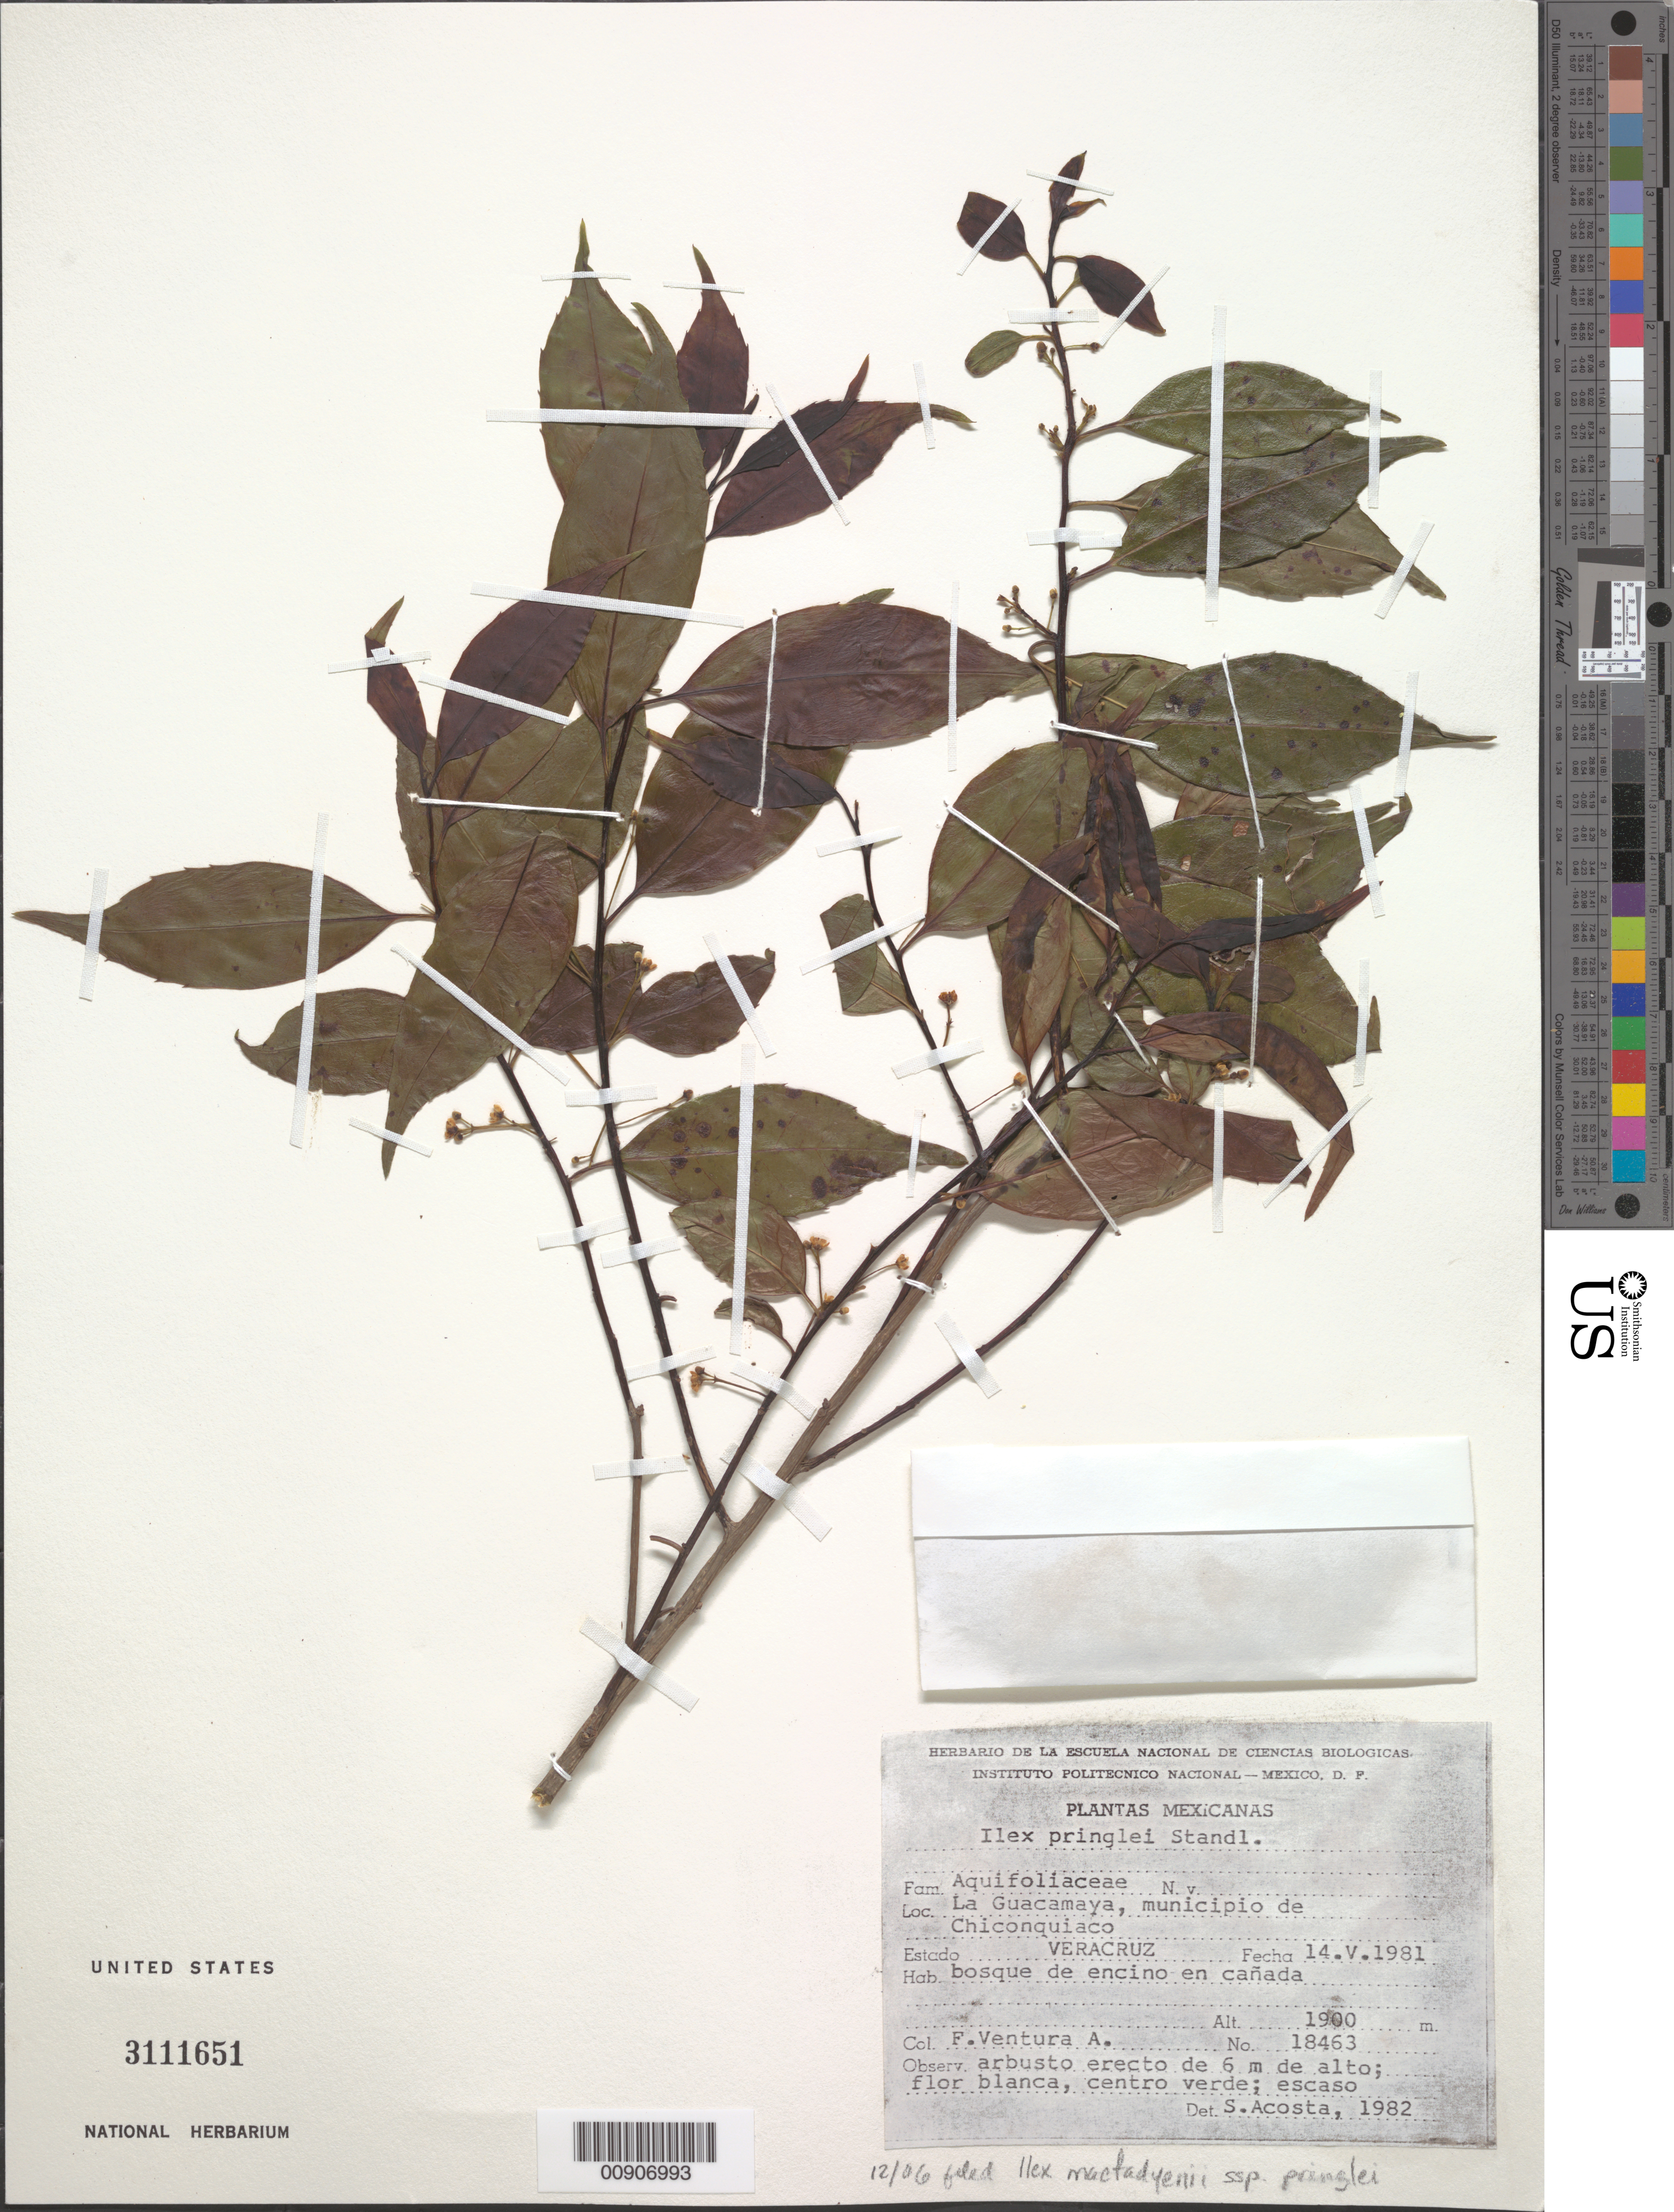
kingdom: Plantae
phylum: Tracheophyta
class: Magnoliopsida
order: Aquifoliales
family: Aquifoliaceae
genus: Ilex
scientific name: Ilex liebmannii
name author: Standl.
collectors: F. Ventura A.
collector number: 18463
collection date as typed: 14 May 1981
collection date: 1981-05-14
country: Mexico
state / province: Veracruz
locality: La Guacamaya, municipio de Chiconquiaco, Veracruz.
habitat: Bosque de encino en cañada.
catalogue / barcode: US 3111651